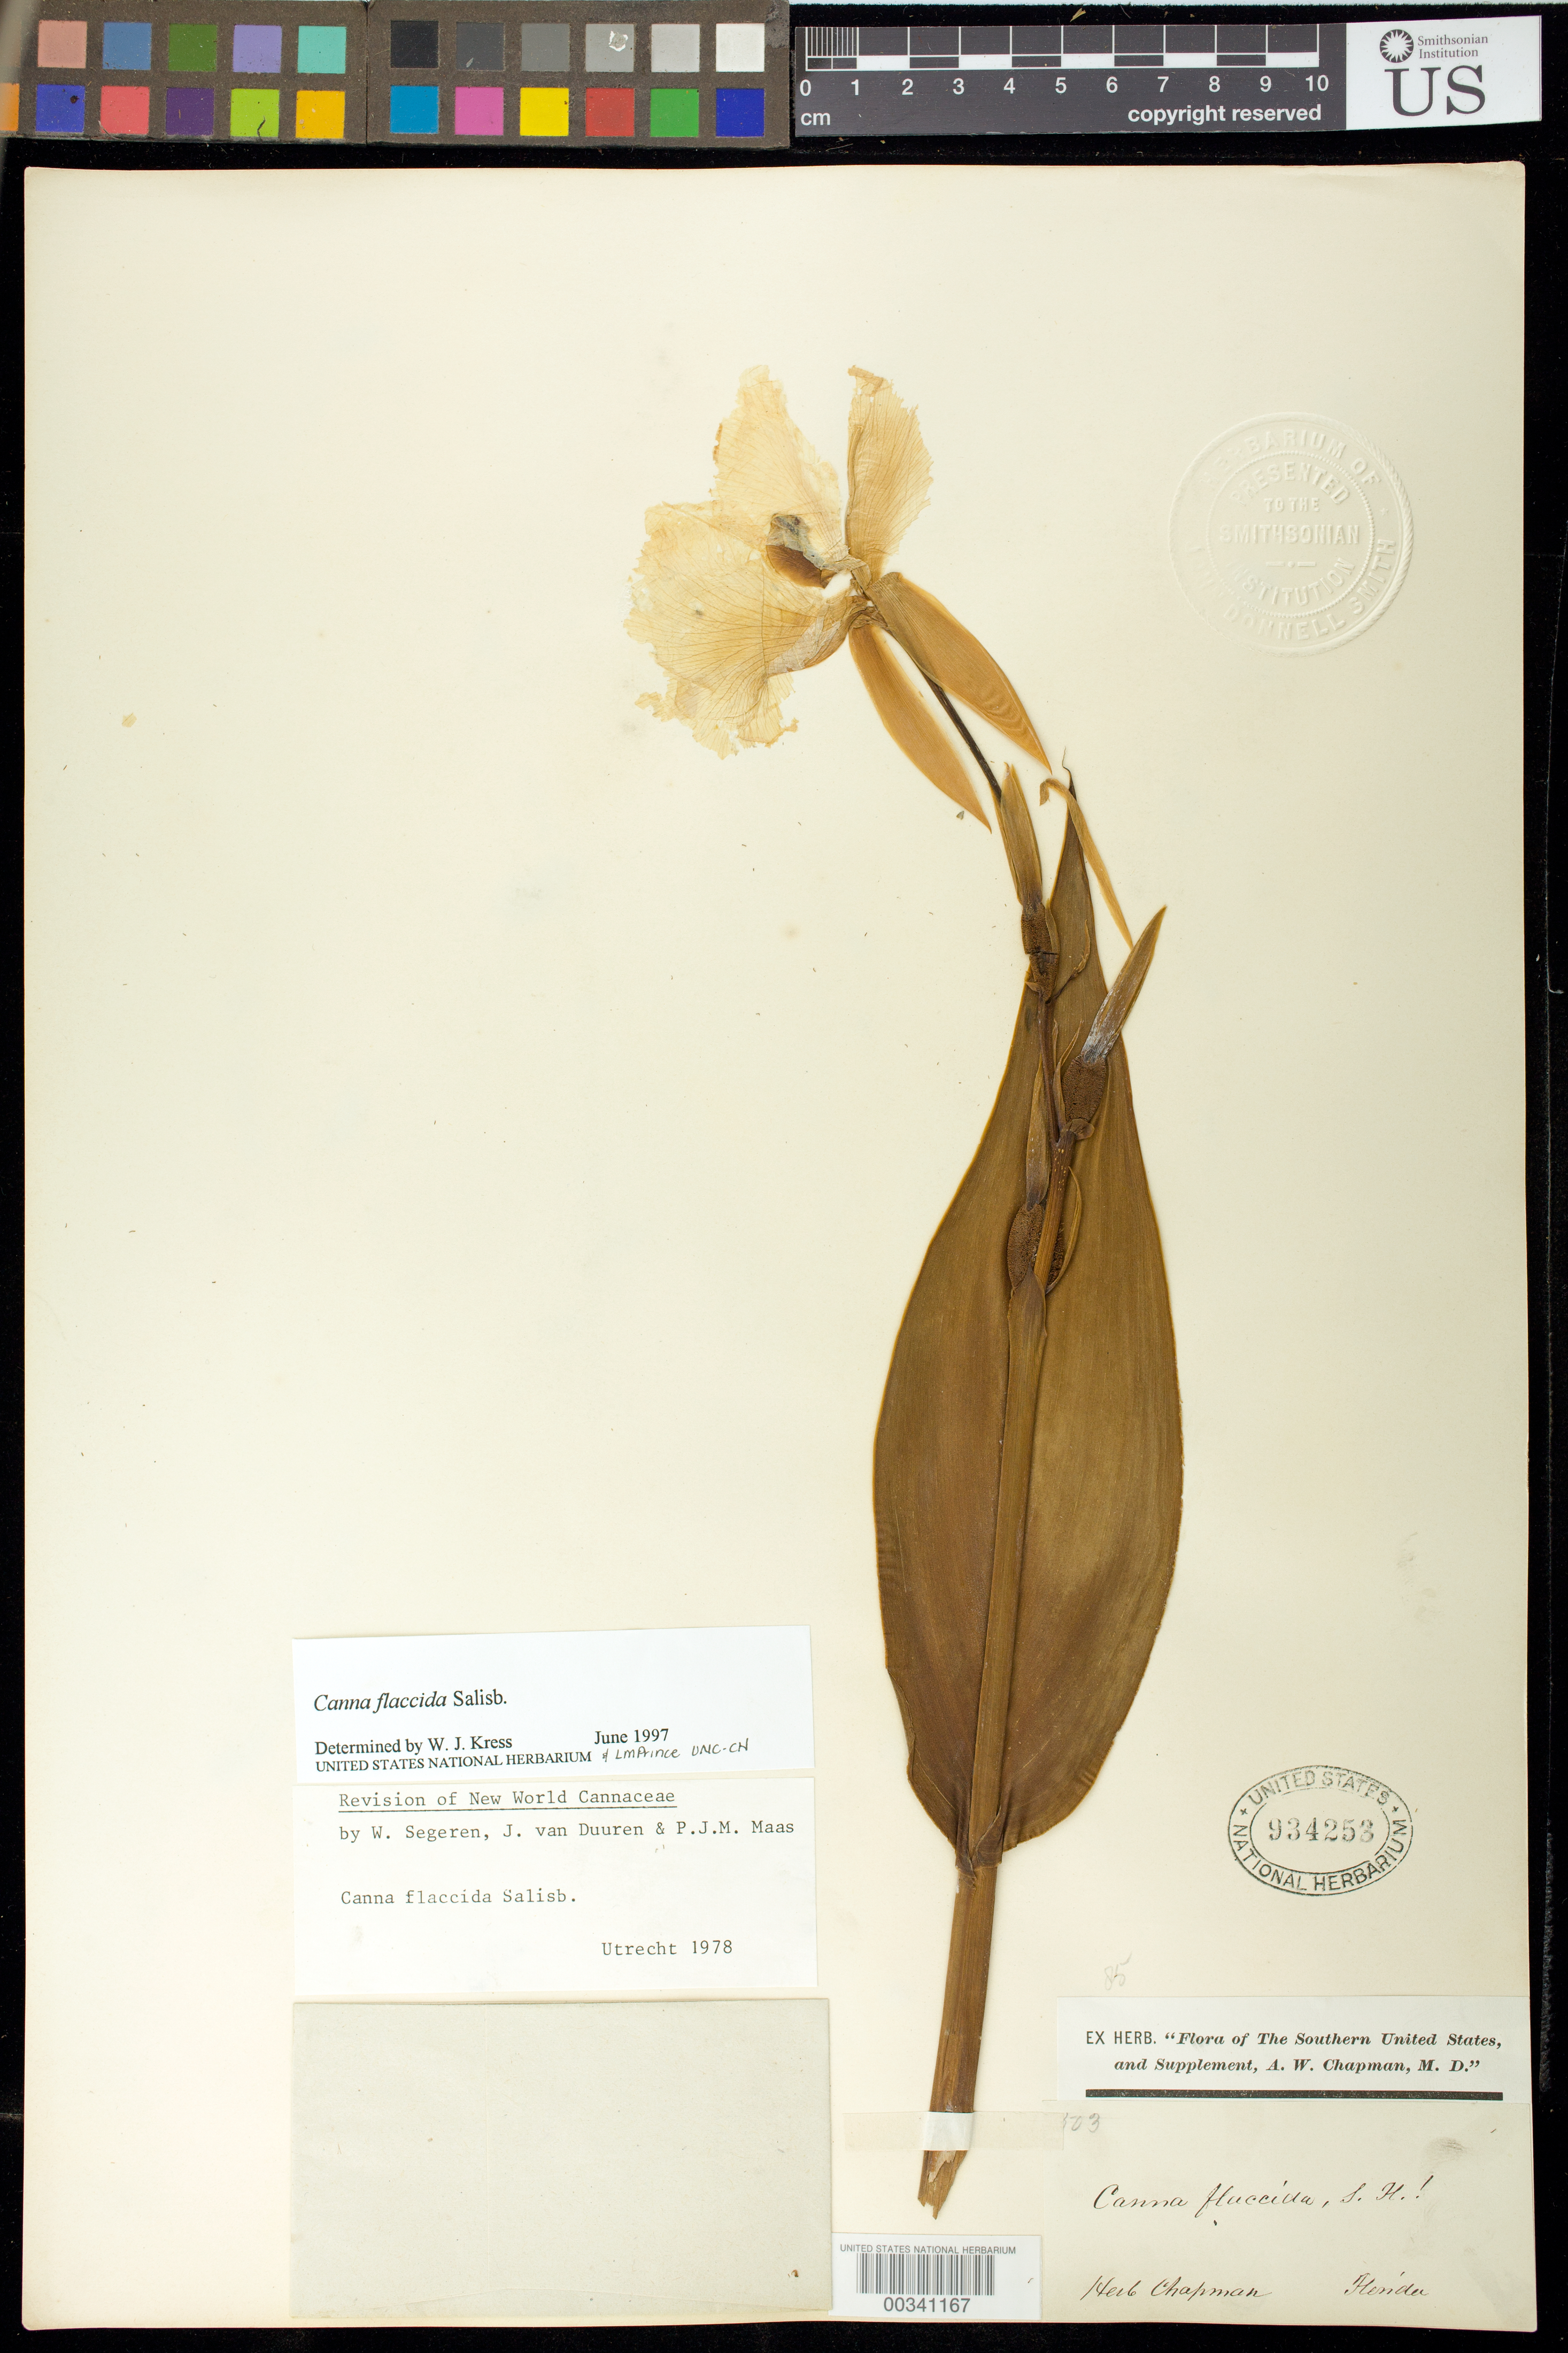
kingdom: Plantae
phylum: Tracheophyta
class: Liliopsida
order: Zingiberales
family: Cannaceae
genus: Canna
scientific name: Canna flaccida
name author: Salisb.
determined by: Segeren, W.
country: United States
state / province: Florida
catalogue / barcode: US 934253